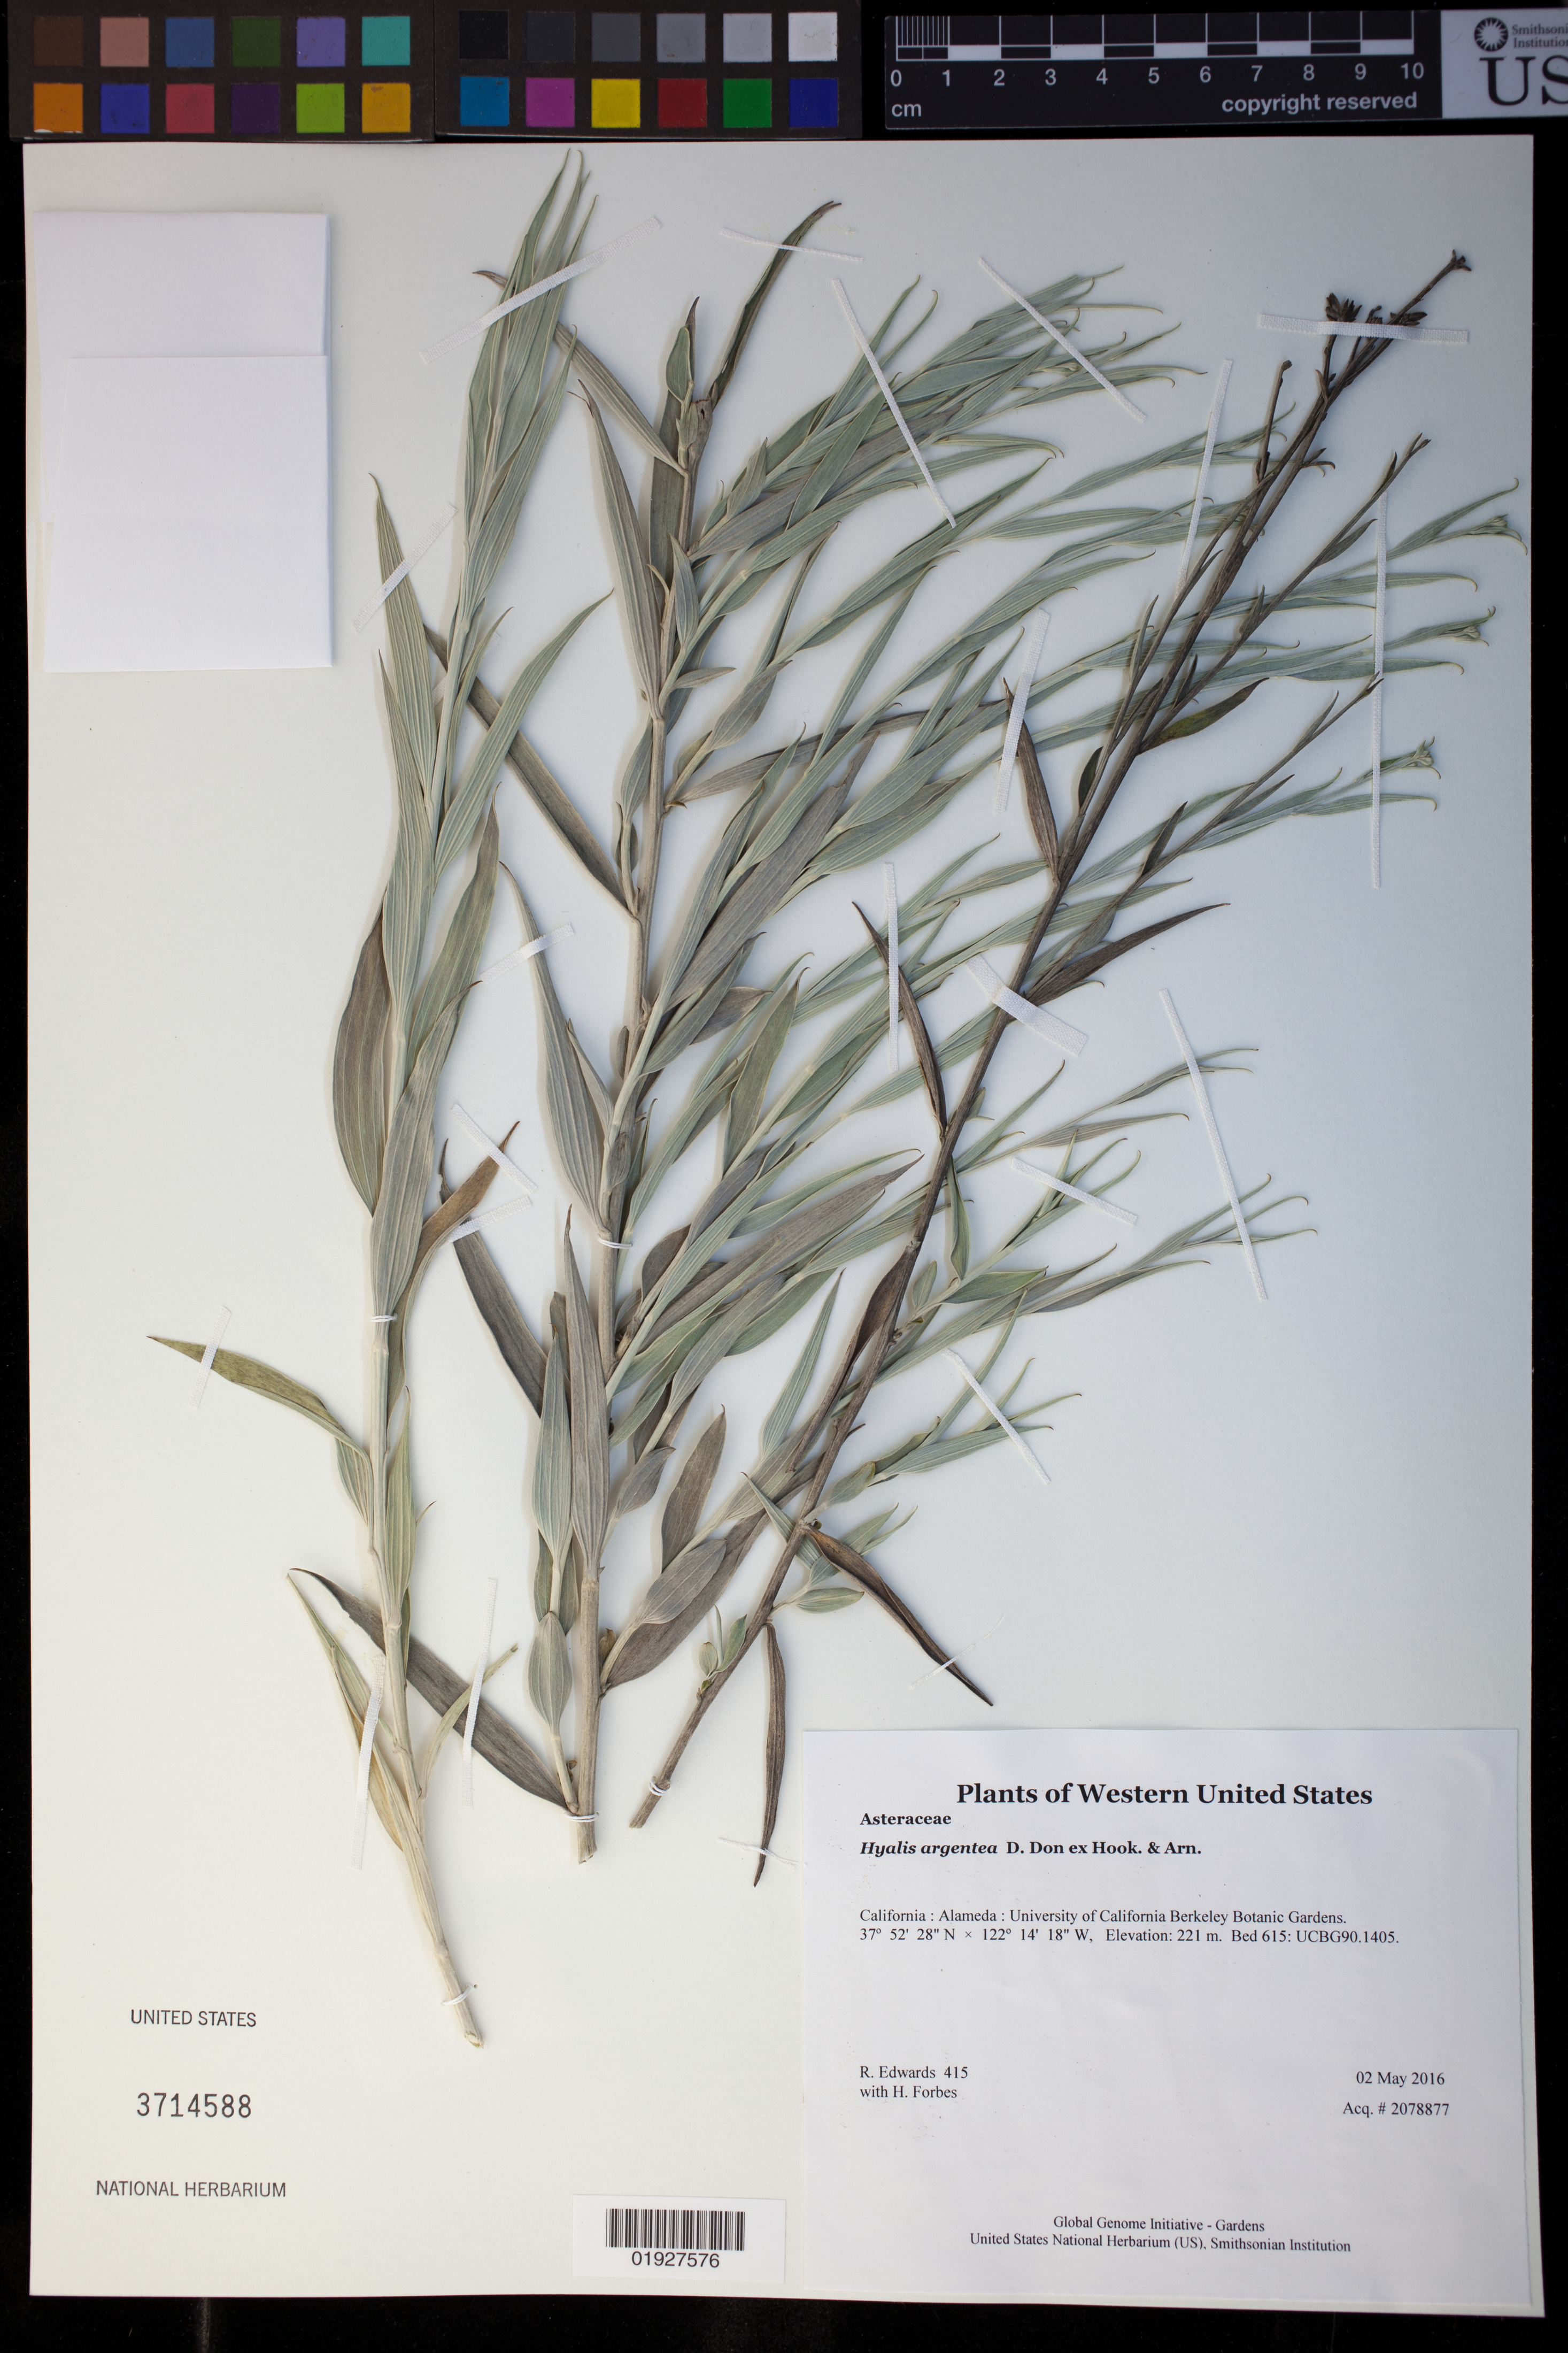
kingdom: Plantae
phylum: Tracheophyta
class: Magnoliopsida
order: Asterales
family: Asteraceae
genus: Hyalis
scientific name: Hyalis argentea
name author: D. Don ex Hook. & Arn.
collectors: H. Forbes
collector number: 415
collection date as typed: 2 May 2016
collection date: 2016-05-02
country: United States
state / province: California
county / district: Alameda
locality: University of California Berkeley Botanic Gardens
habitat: Bed 615: UCBG90.1405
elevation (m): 221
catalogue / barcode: US 3714588